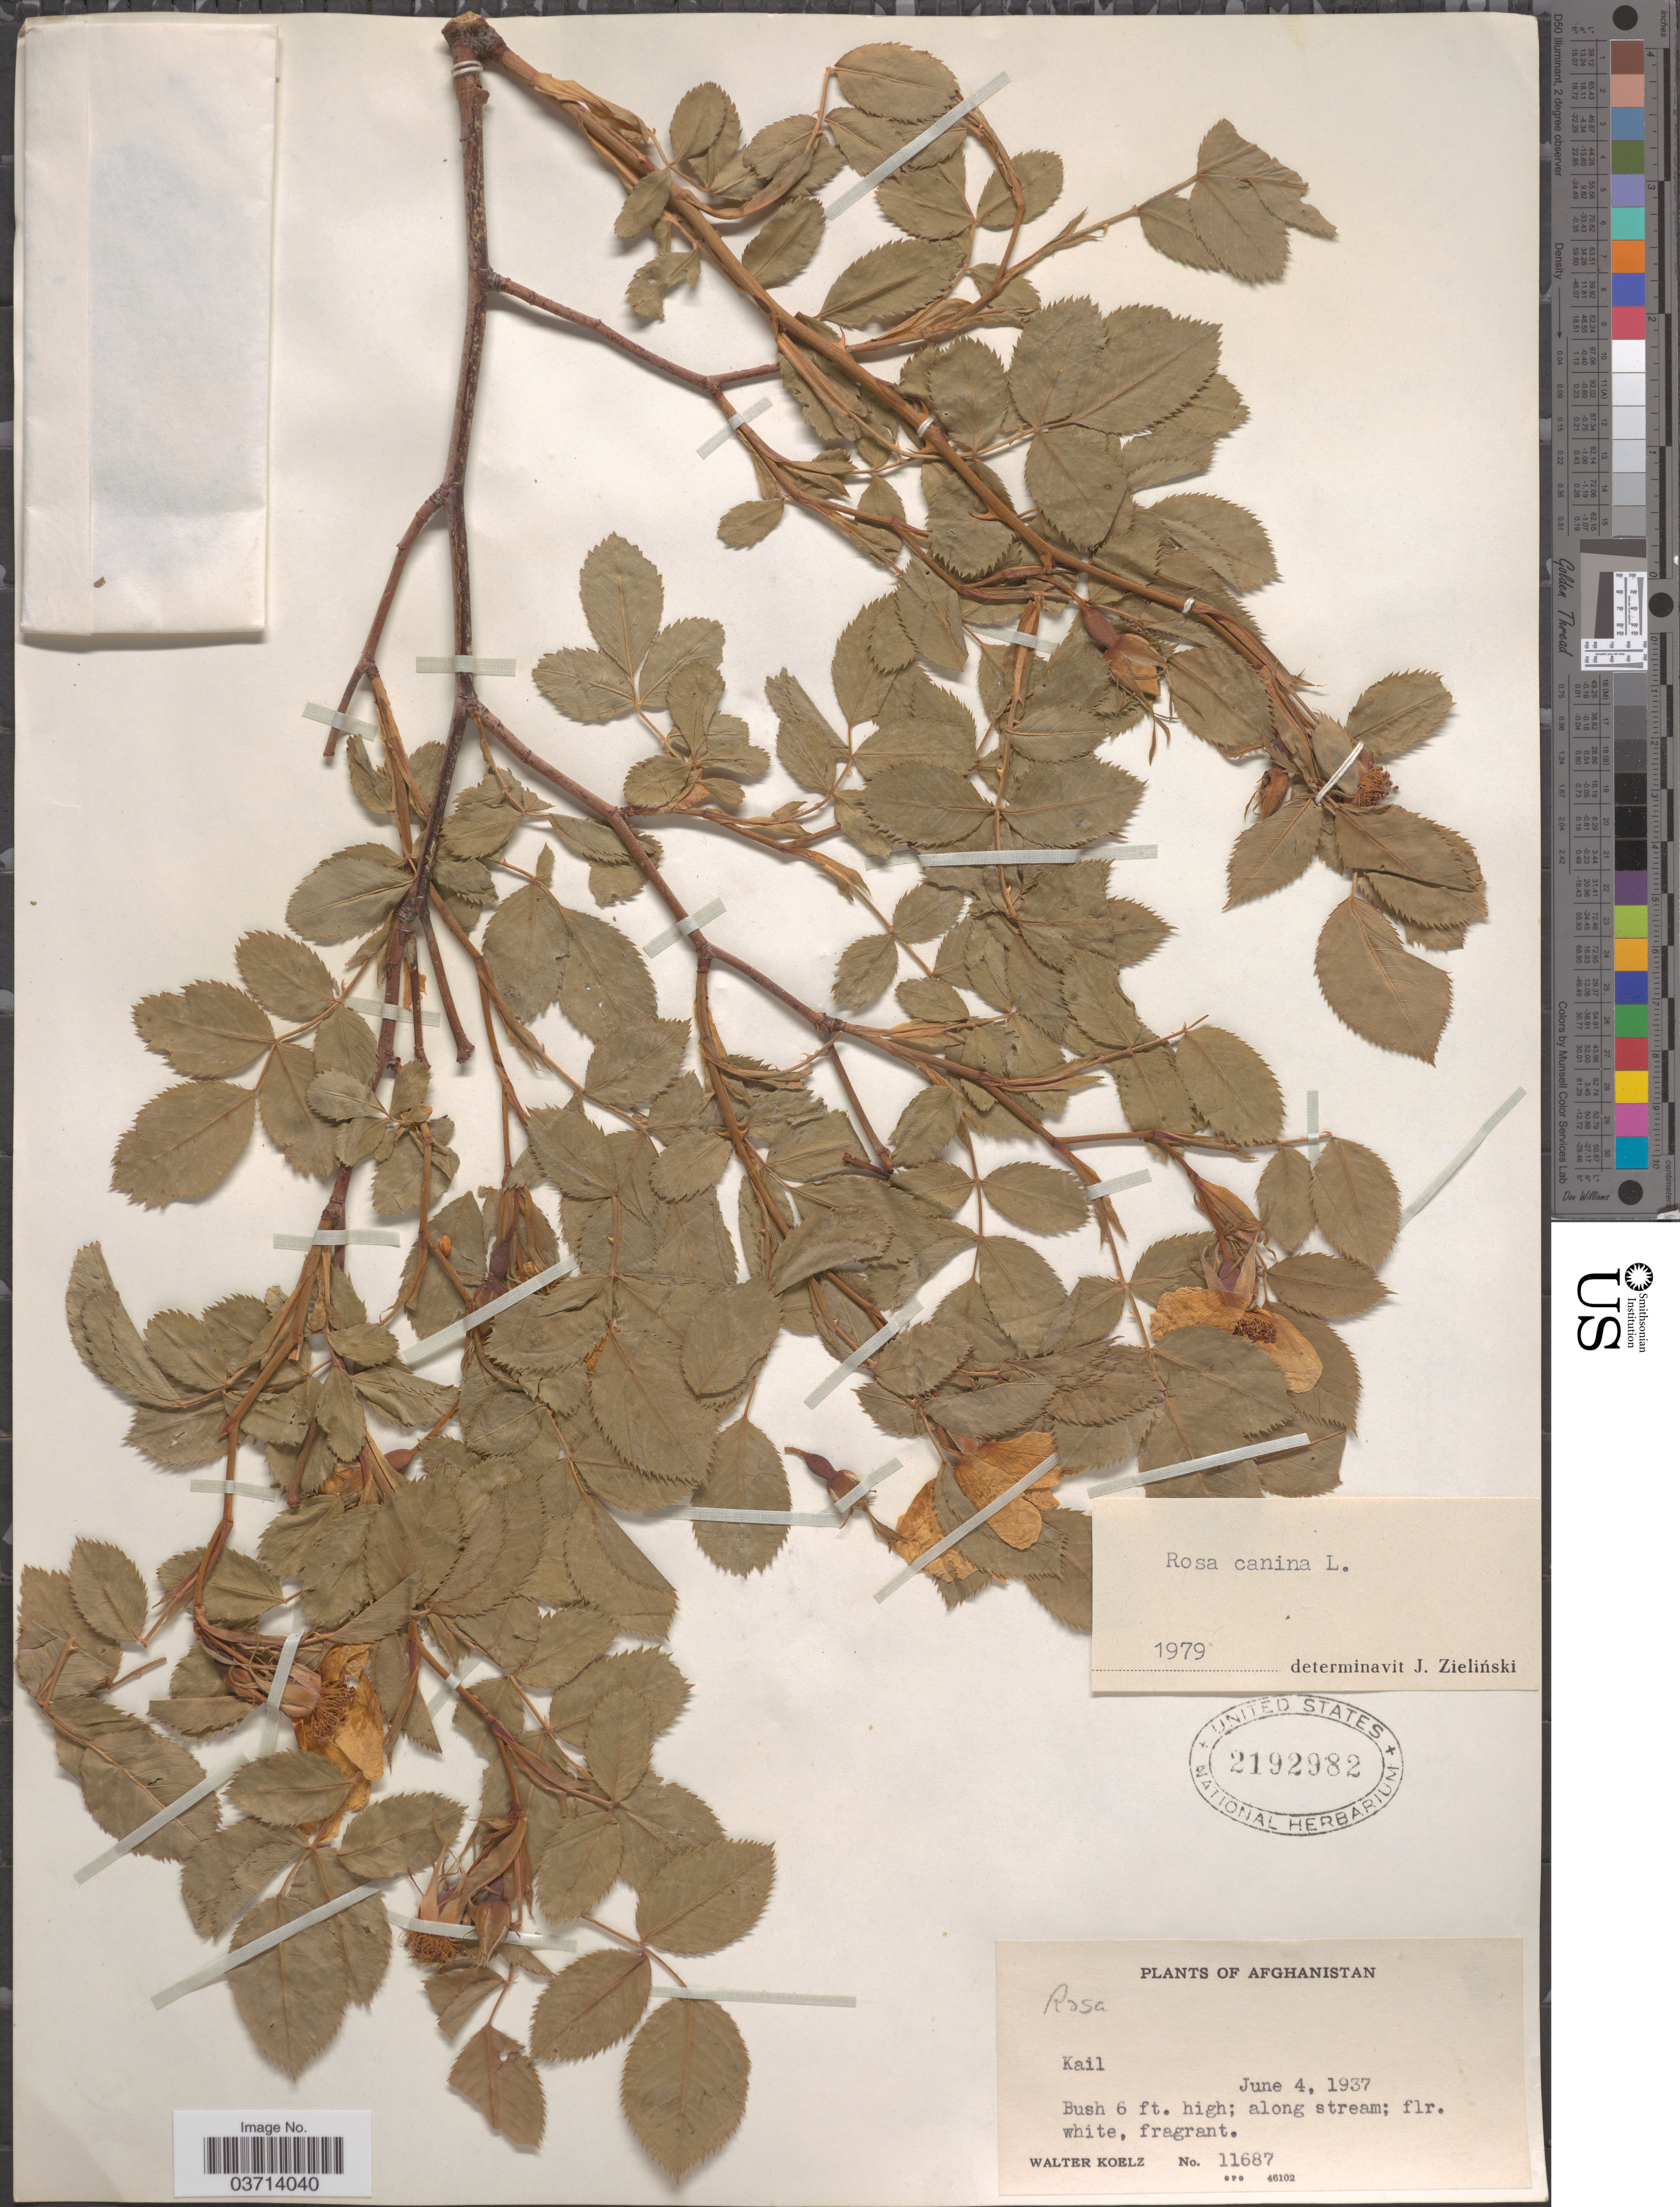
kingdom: Plantae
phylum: Tracheophyta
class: Magnoliopsida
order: Rosales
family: Rosaceae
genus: Rosa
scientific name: Rosa canina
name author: L.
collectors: W. N. Koelz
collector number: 11687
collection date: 1937-06-04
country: Afghanistan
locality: Kail.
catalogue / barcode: US 2192982